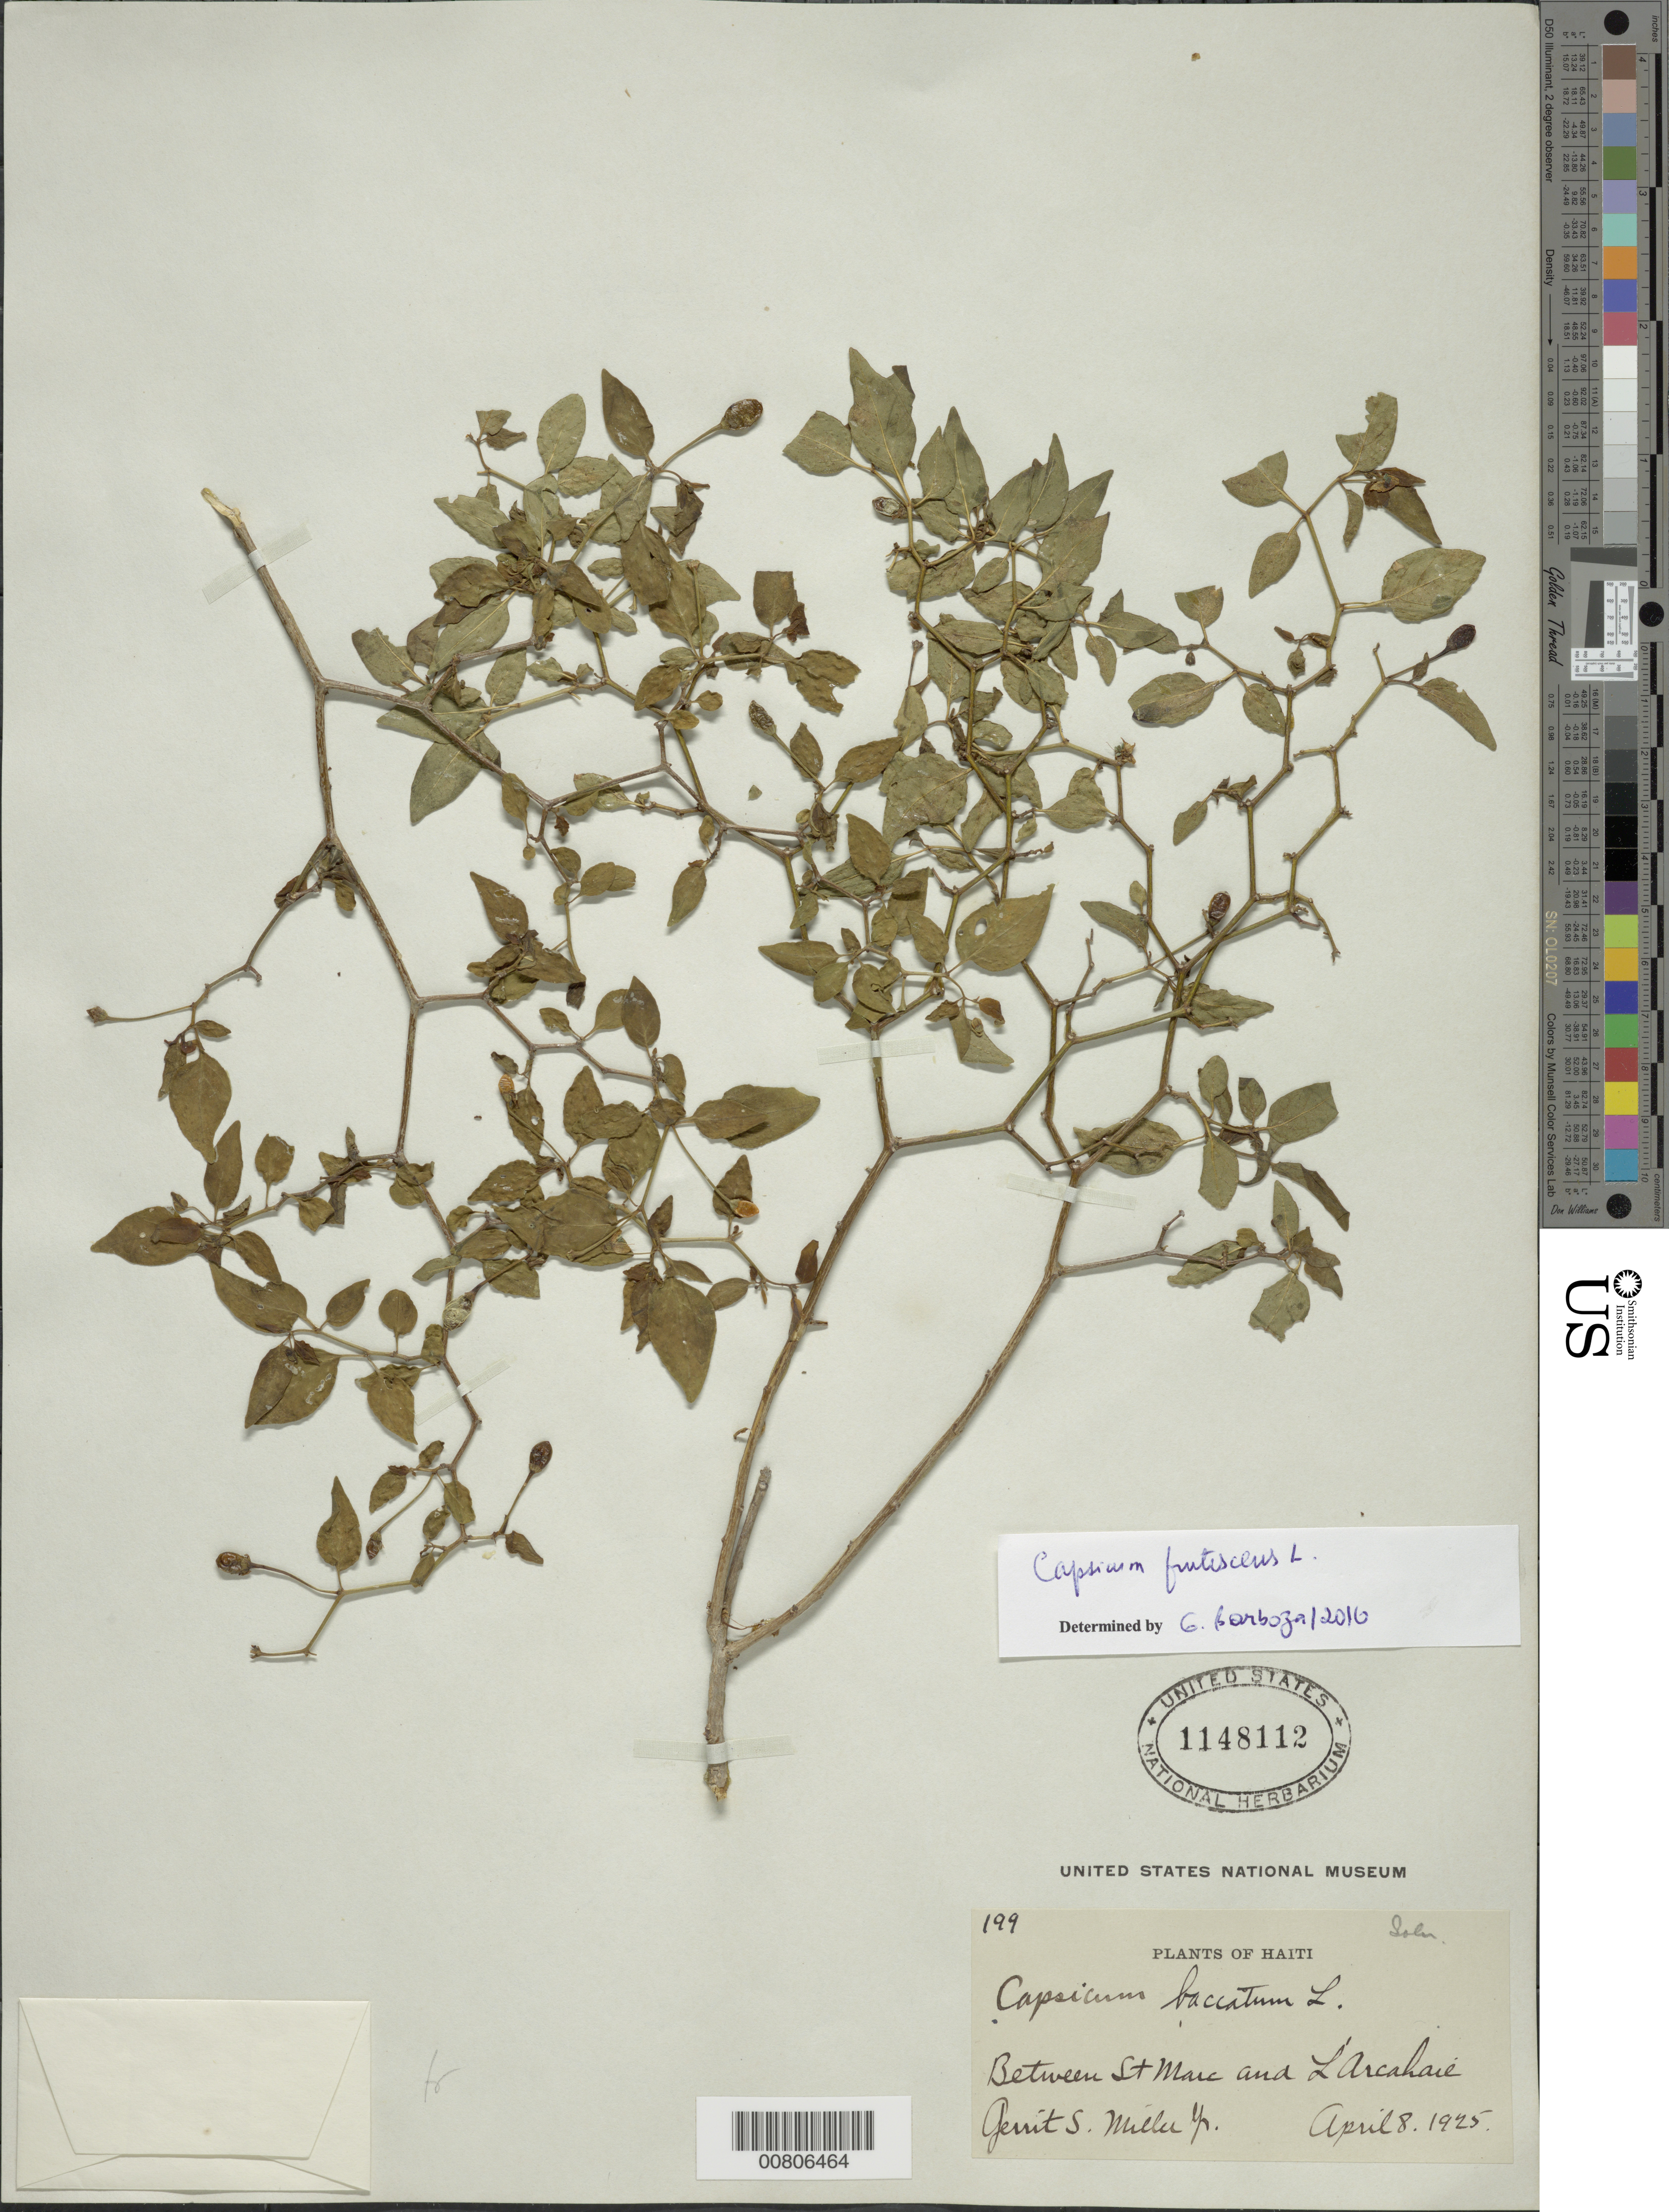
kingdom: Plantae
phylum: Tracheophyta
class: Magnoliopsida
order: Solanales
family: Solanaceae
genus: Capsicum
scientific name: Capsicum frutescens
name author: L.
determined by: Barboza, G. E., (CORD), Museo Botanico - Cordoba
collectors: G. S. Miller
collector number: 199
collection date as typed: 08 Apr 1925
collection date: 1925-04-08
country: Haiti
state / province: Artibonite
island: Hispaniola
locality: Between St. Marc and l'Arcahaie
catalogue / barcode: US 1148112